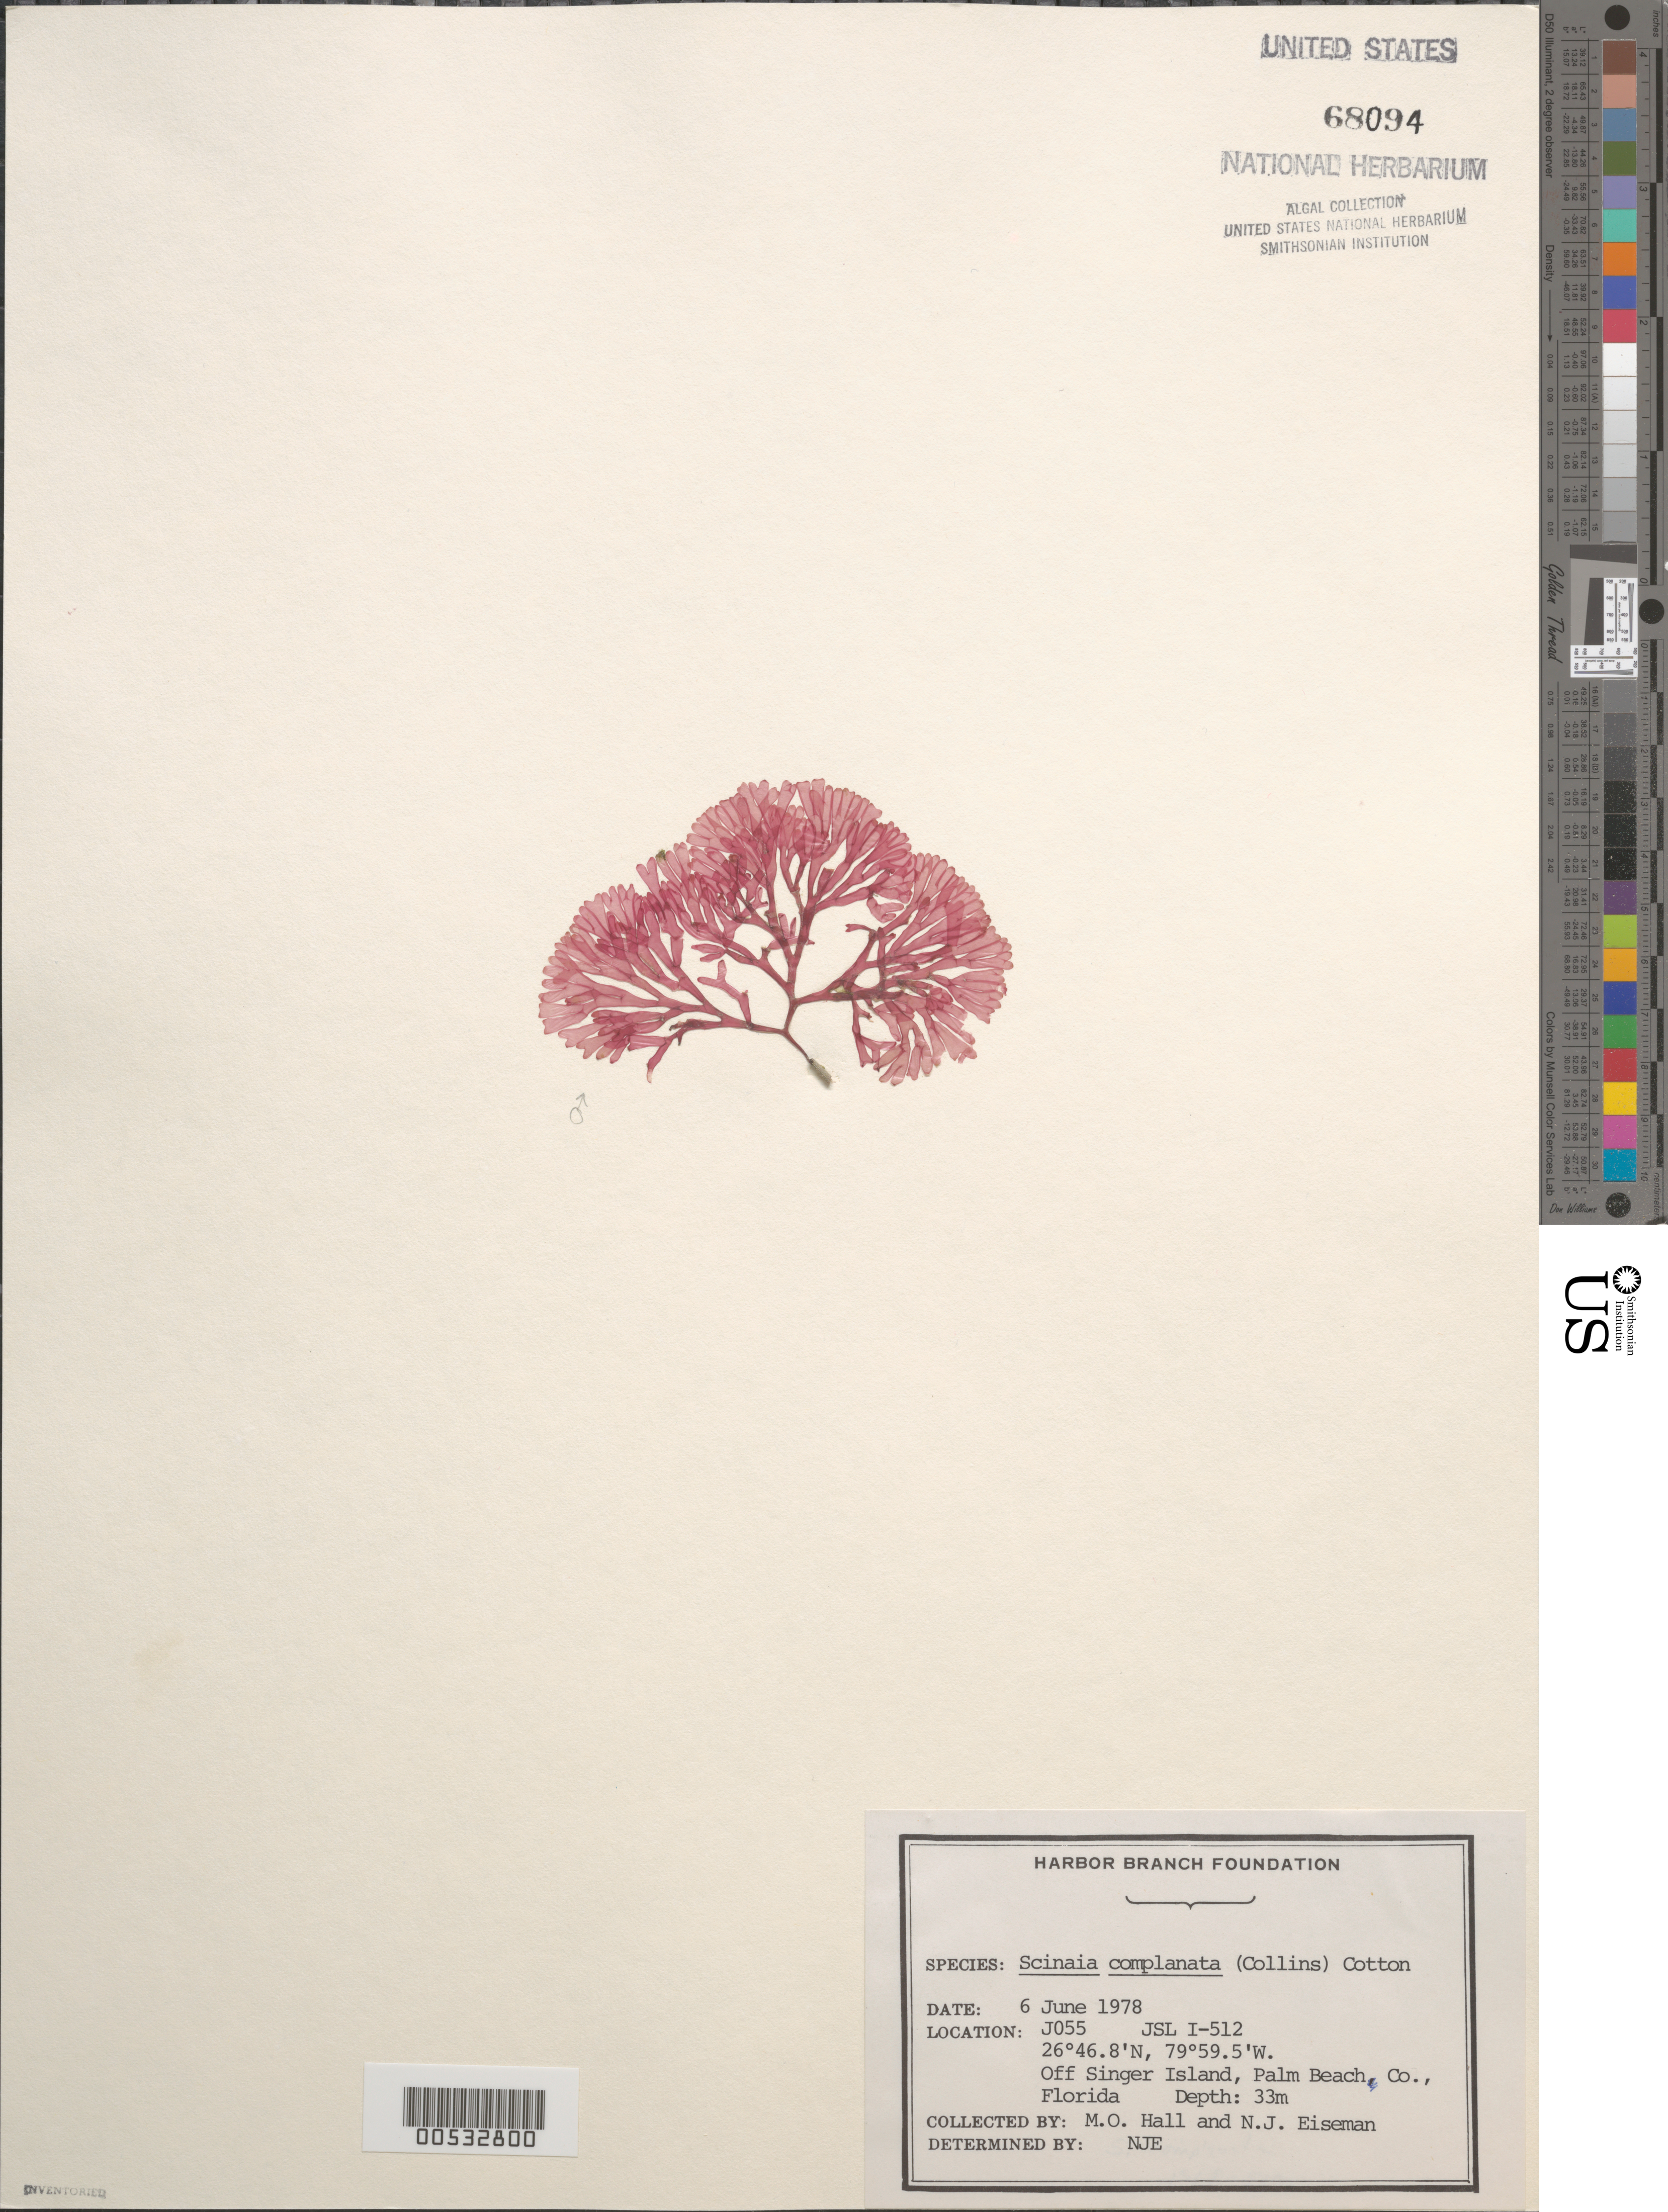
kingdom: Plantae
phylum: Rhodophyta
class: Florideophyceae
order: Nemaliales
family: Scinaiaceae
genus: Scinaia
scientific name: Scinaia complanata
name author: (Collins in Collins et al.) Cotton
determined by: Eiseman, N. J.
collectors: M. Hall & N. J. Eiseman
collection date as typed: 06 Jun 1978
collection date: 1978-06-06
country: United States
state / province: Florida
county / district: Palm Beach County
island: Singer Island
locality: Off Singer Island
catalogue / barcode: US 68094